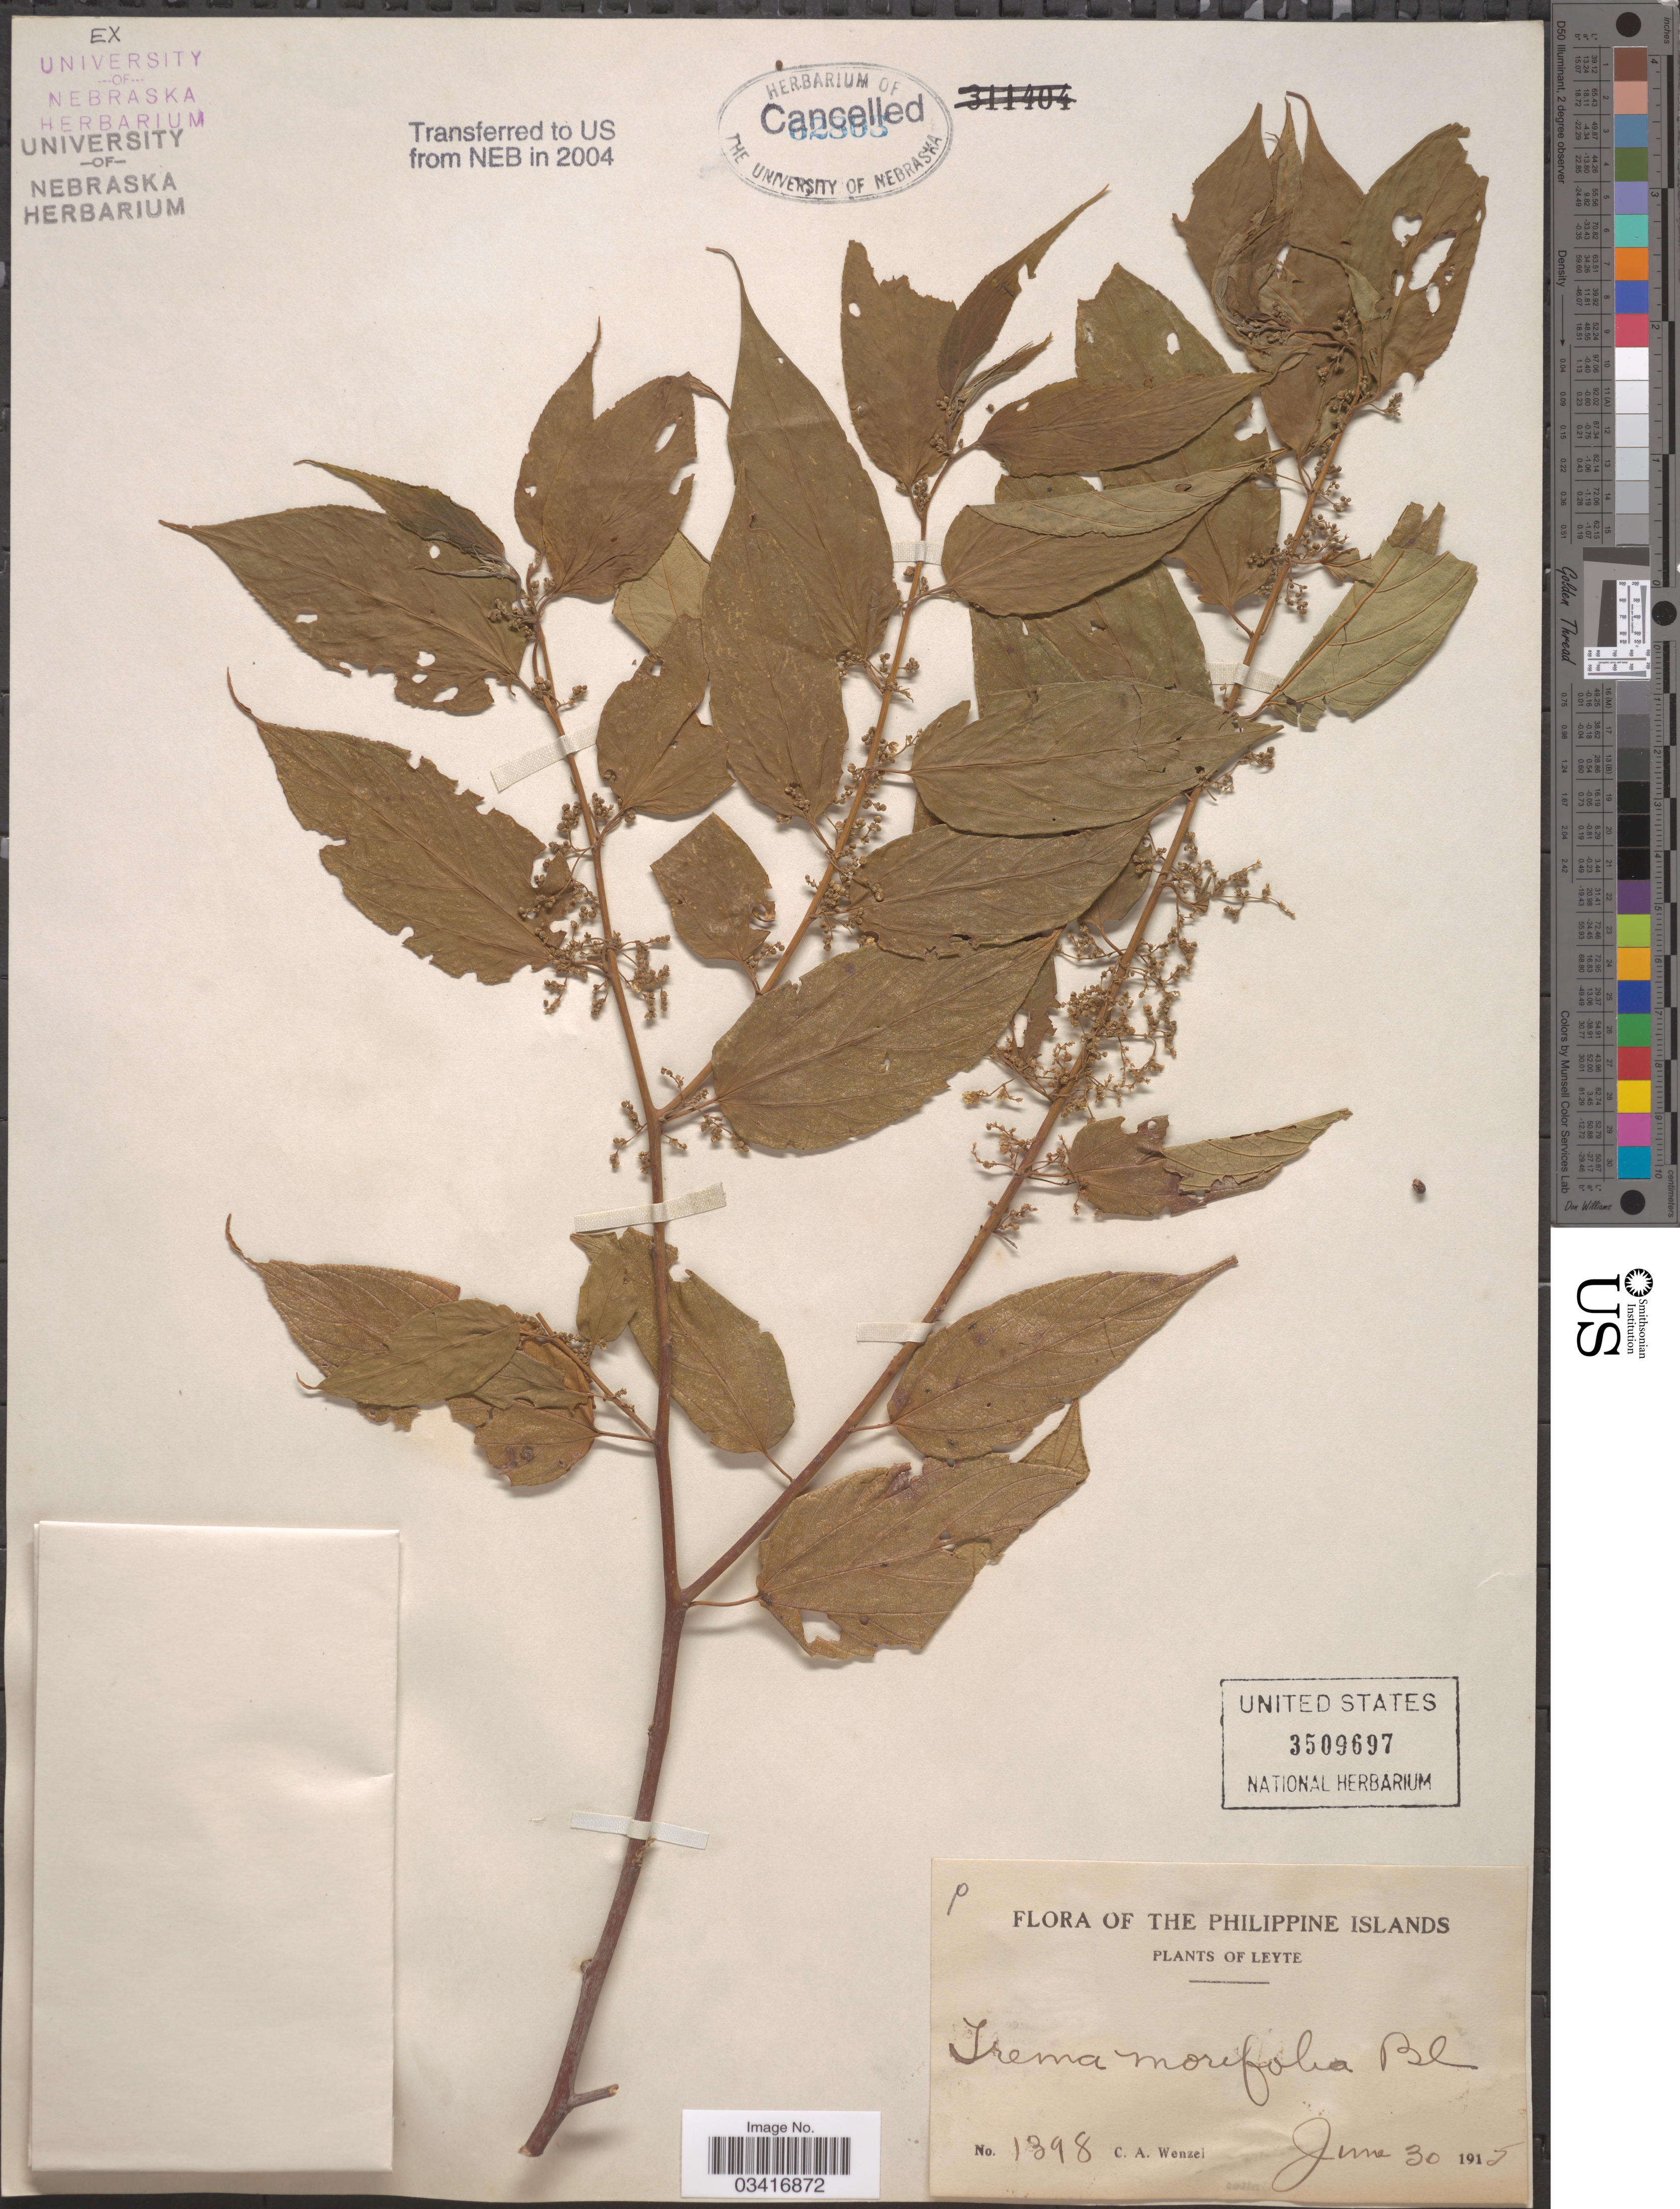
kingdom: Plantae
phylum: Tracheophyta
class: Magnoliopsida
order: Rosales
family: Cannabaceae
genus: Trema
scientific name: Trema morifolium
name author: Blume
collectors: C. Wenzel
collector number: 1398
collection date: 1915-06-30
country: Philippines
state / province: Eastern Visayas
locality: Leyte.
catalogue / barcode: US 3509697